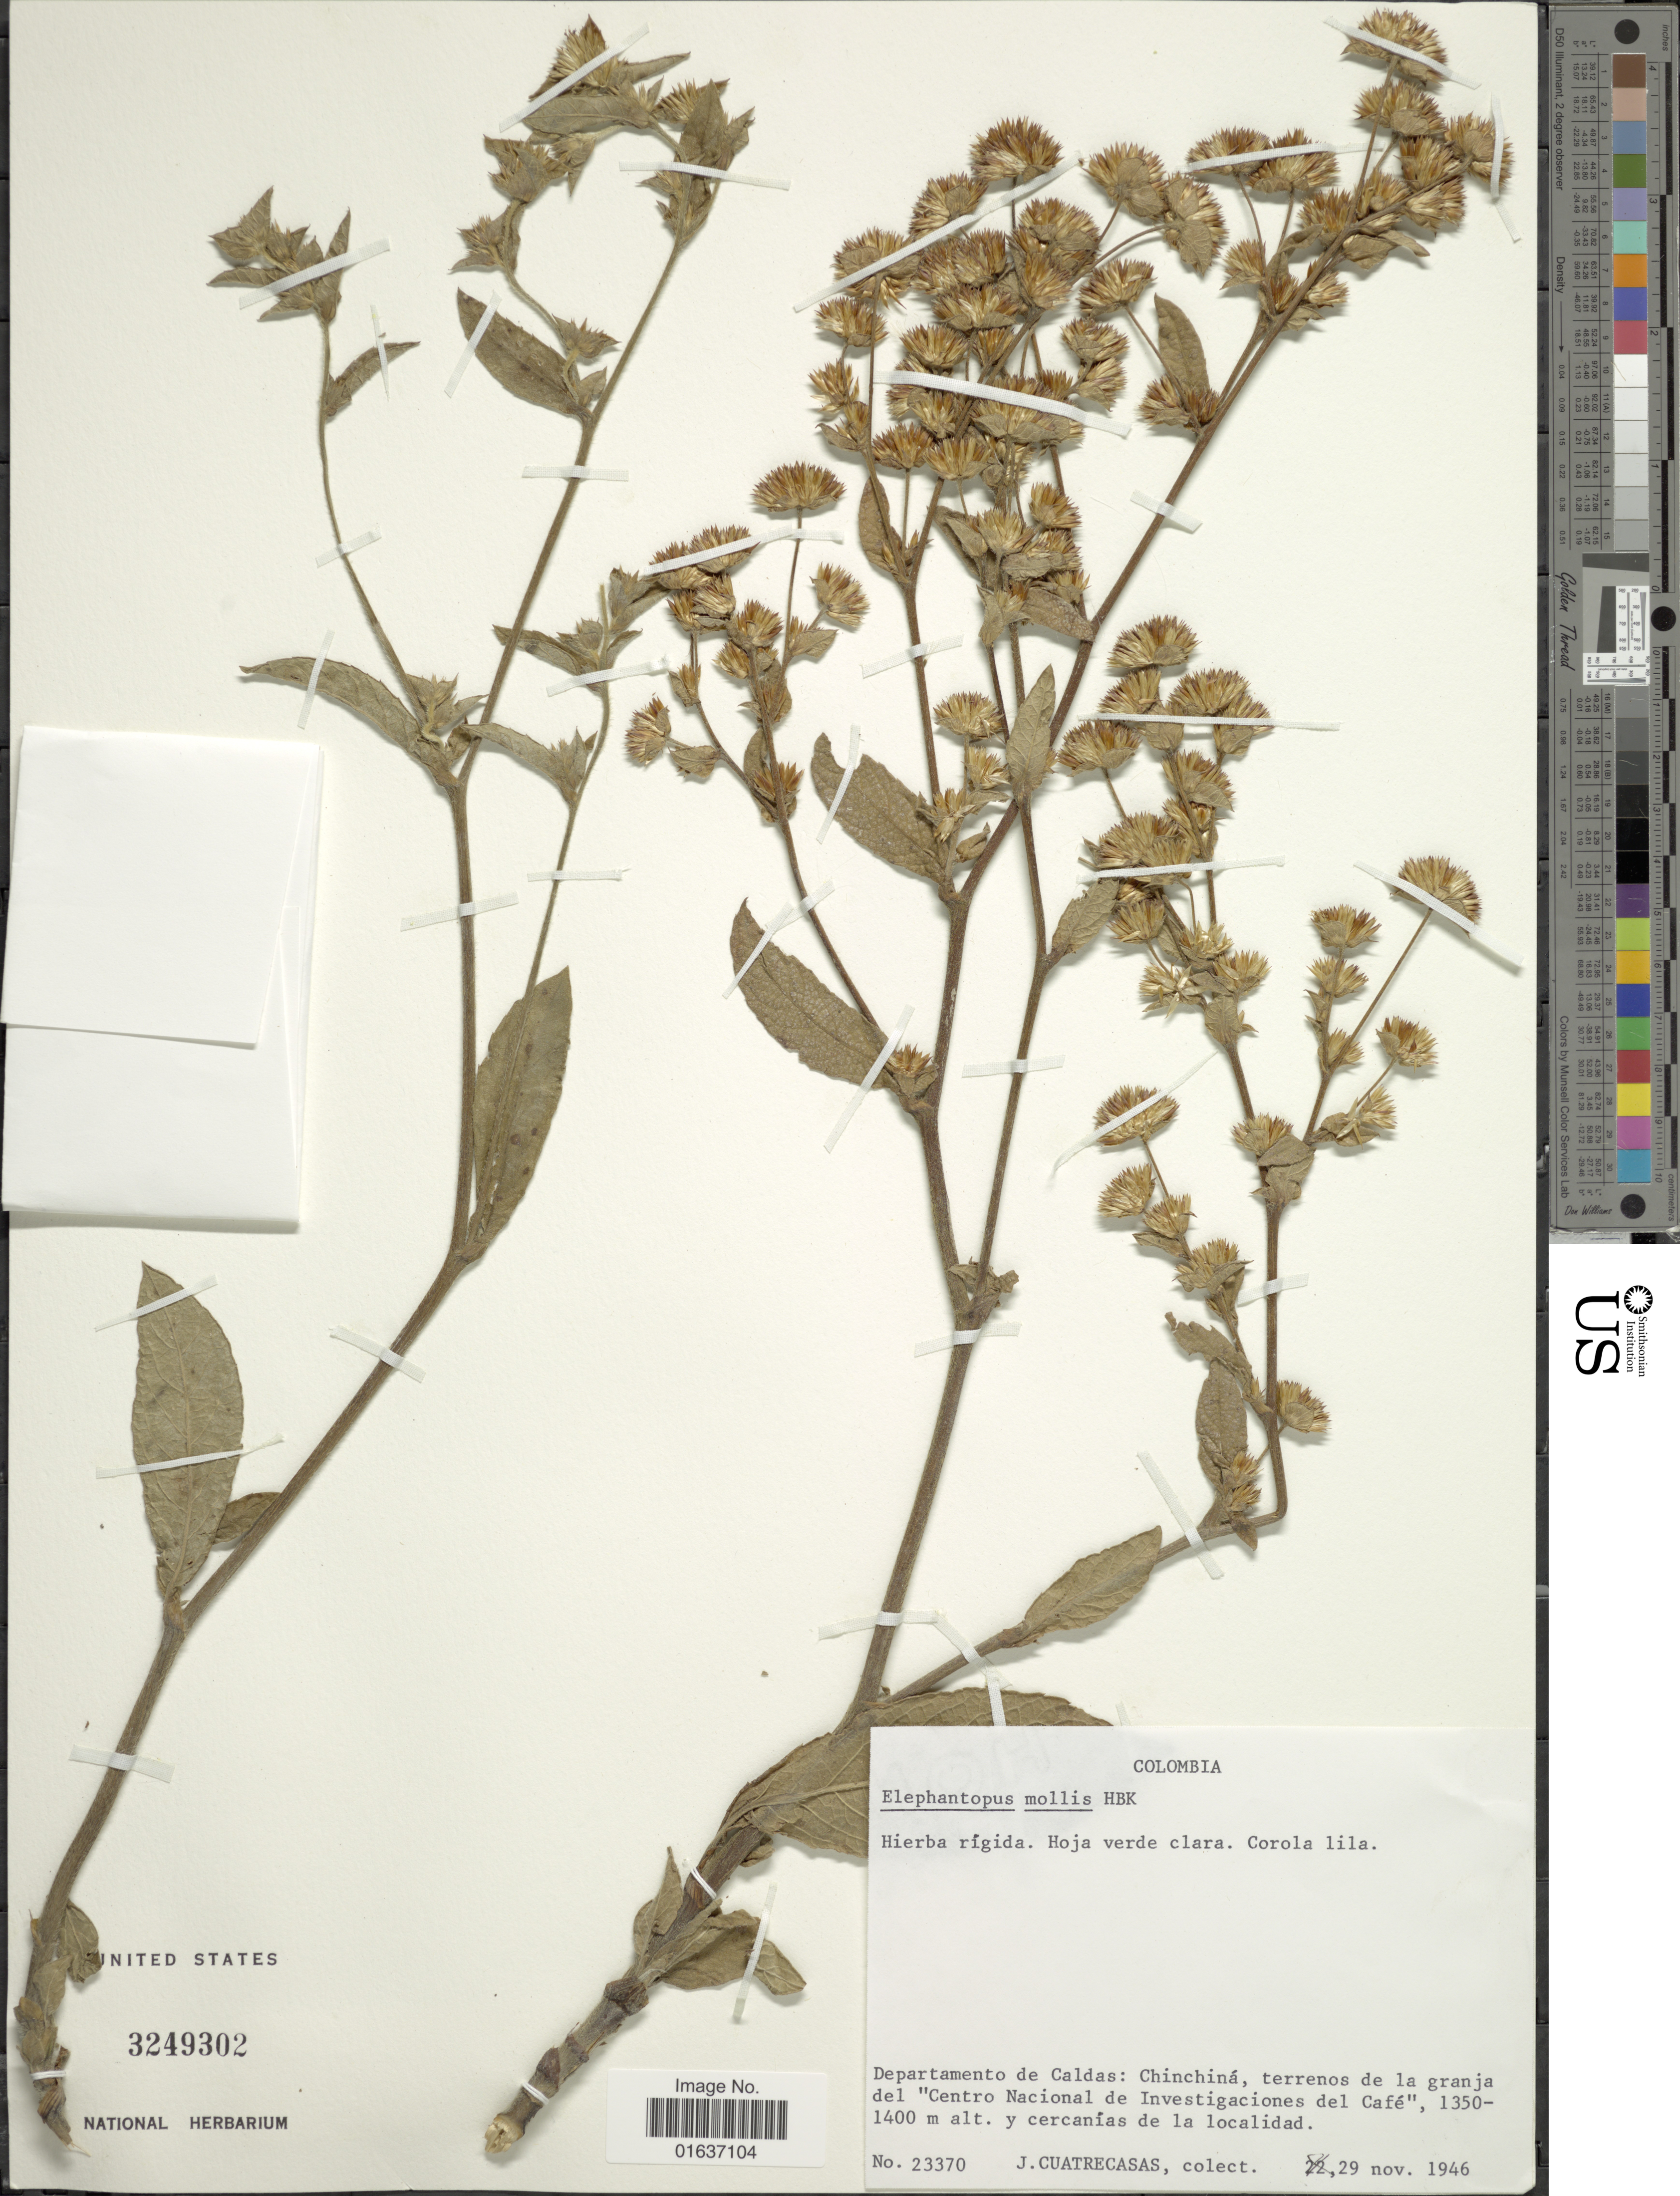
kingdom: Plantae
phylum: Tracheophyta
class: Magnoliopsida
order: Asterales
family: Asteraceae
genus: Elephantopus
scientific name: Elephantopus mollis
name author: Kunth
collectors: J. Cuatrecasas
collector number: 23370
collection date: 1946-11-29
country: Colombia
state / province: Caldas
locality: Chinchiná, terrenos de la granja del "Centro Nacional de Investigaciones del Café", y cercanías de la localidad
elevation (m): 1350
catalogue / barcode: US 3249302